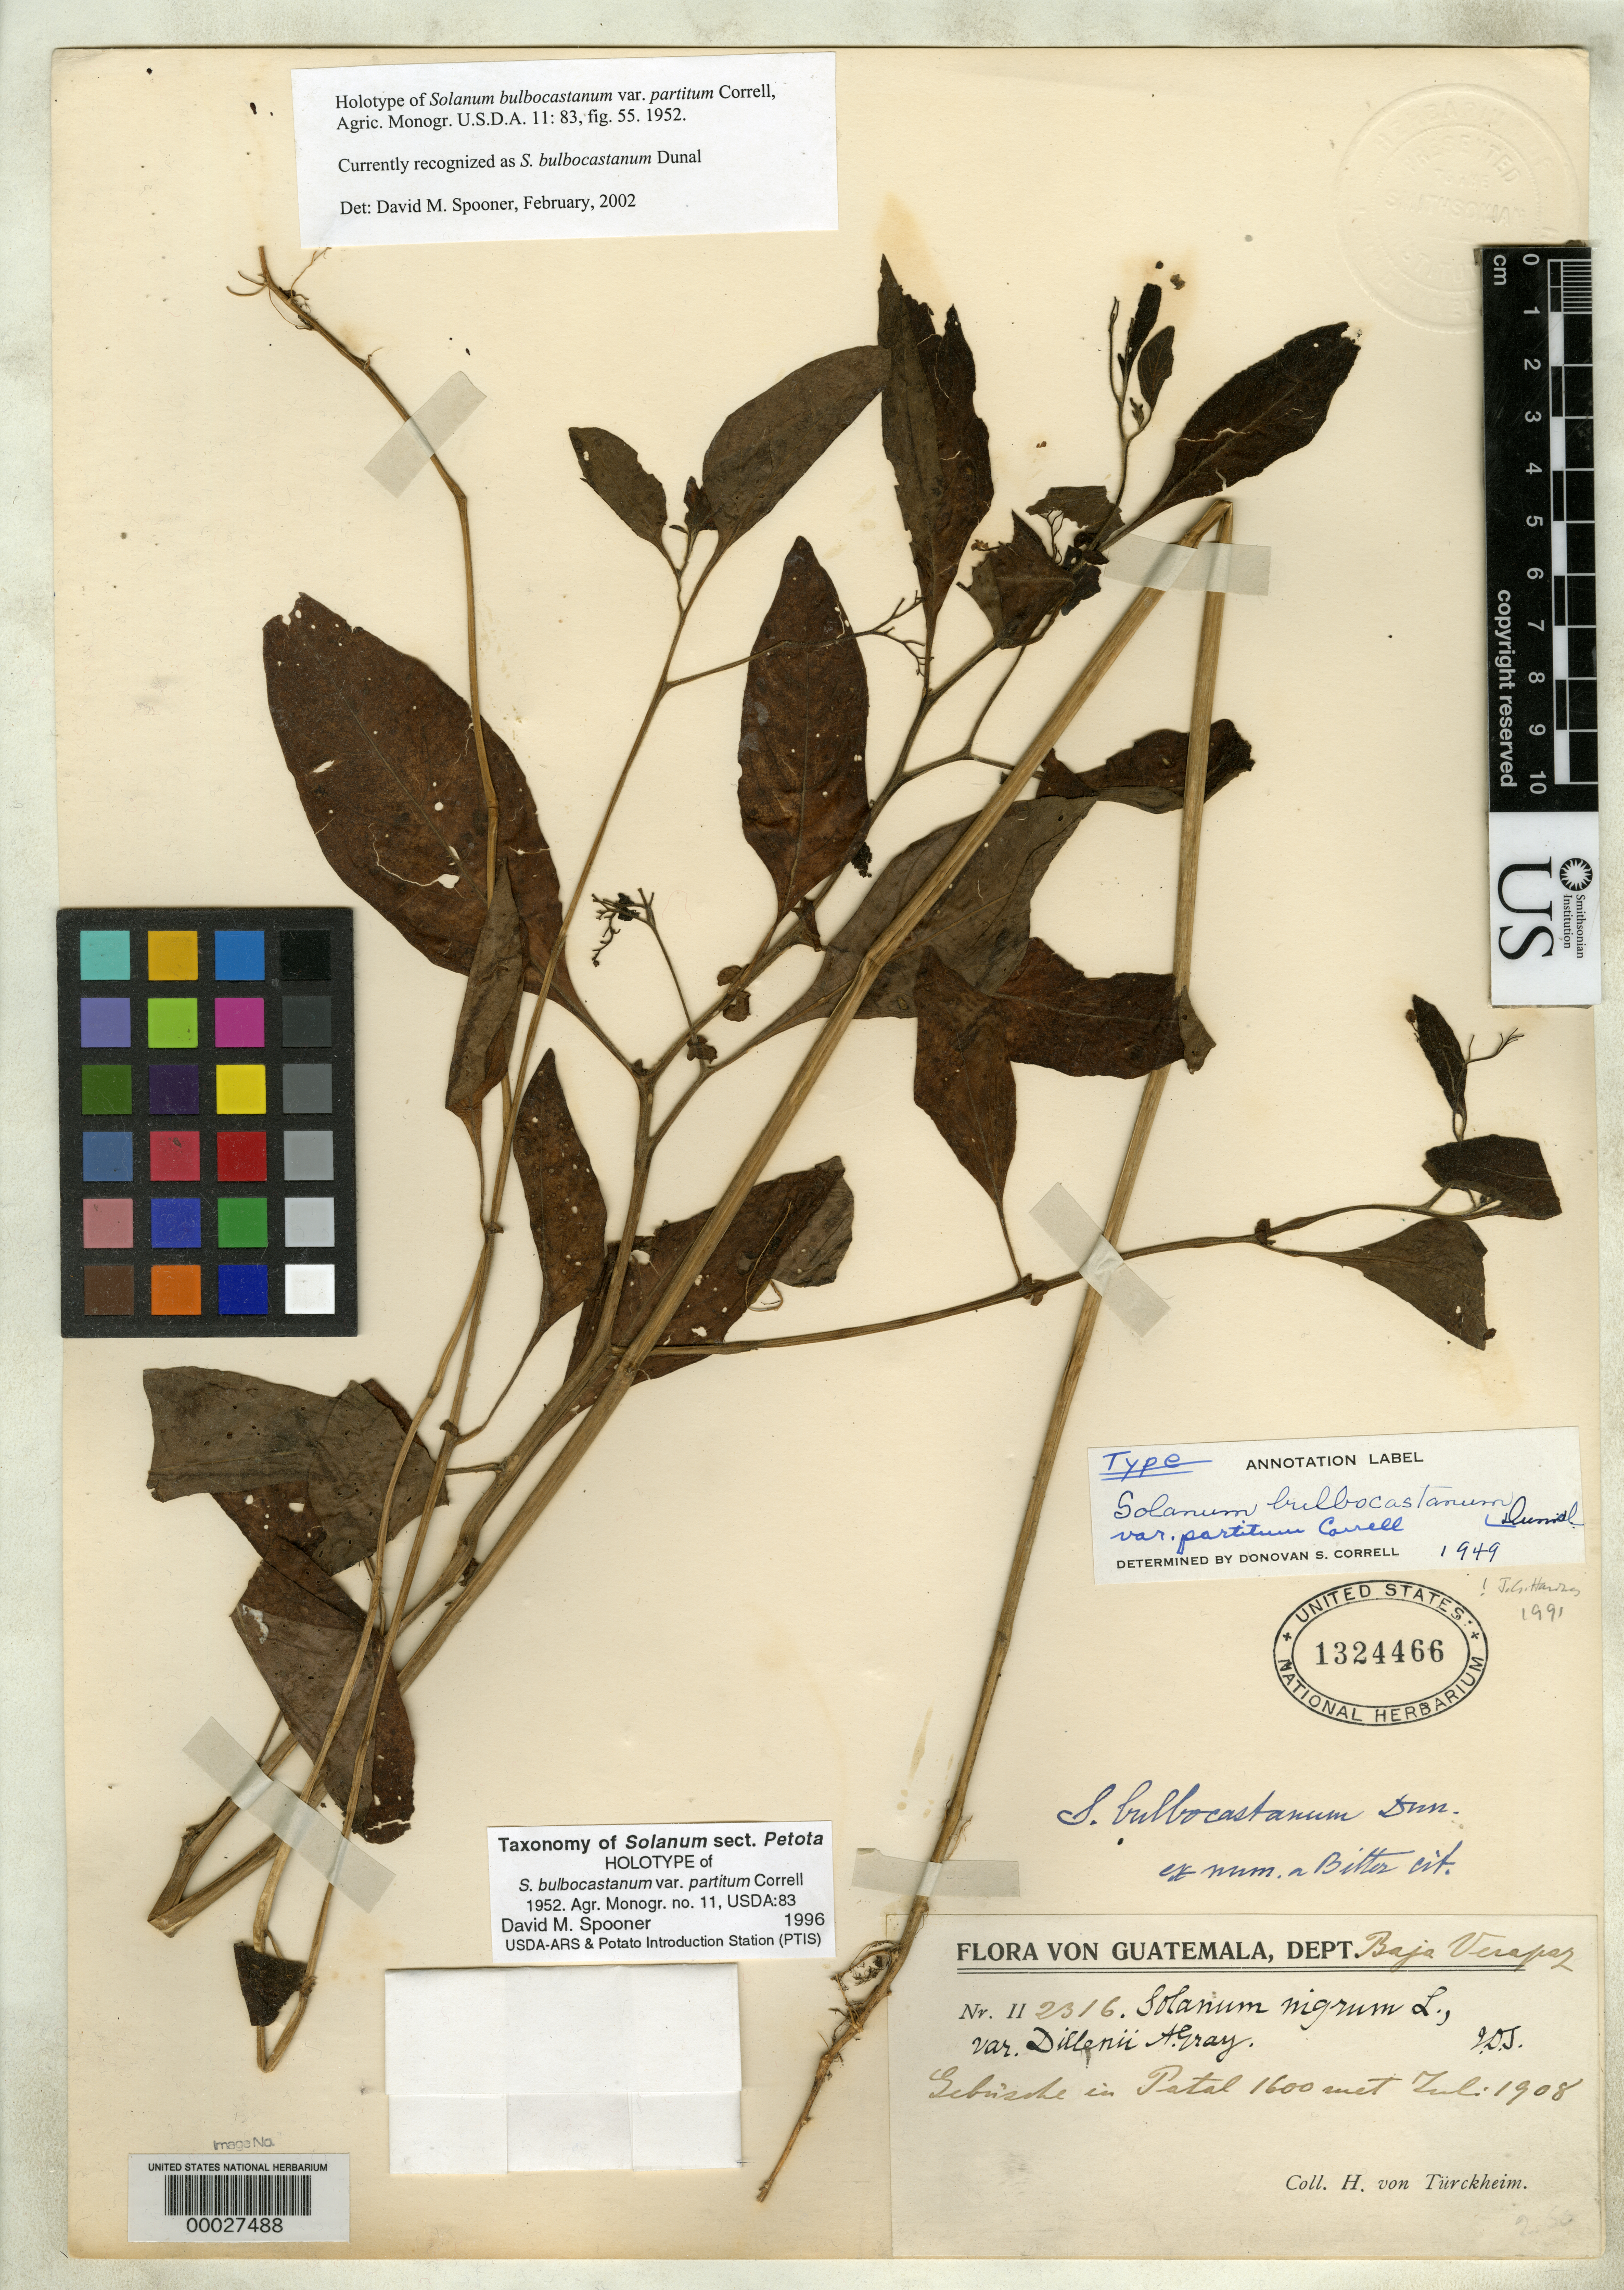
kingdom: Plantae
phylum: Tracheophyta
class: Magnoliopsida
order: Solanales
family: Solanaceae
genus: Solanum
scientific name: Solanum bulbocastanum var. partitum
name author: Correll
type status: Holotype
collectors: H. von Türckheim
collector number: II 2316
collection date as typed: Jul 1908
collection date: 1908-07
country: Guatemala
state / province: Baja Verapaz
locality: Patal.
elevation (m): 1600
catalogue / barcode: US 1324466